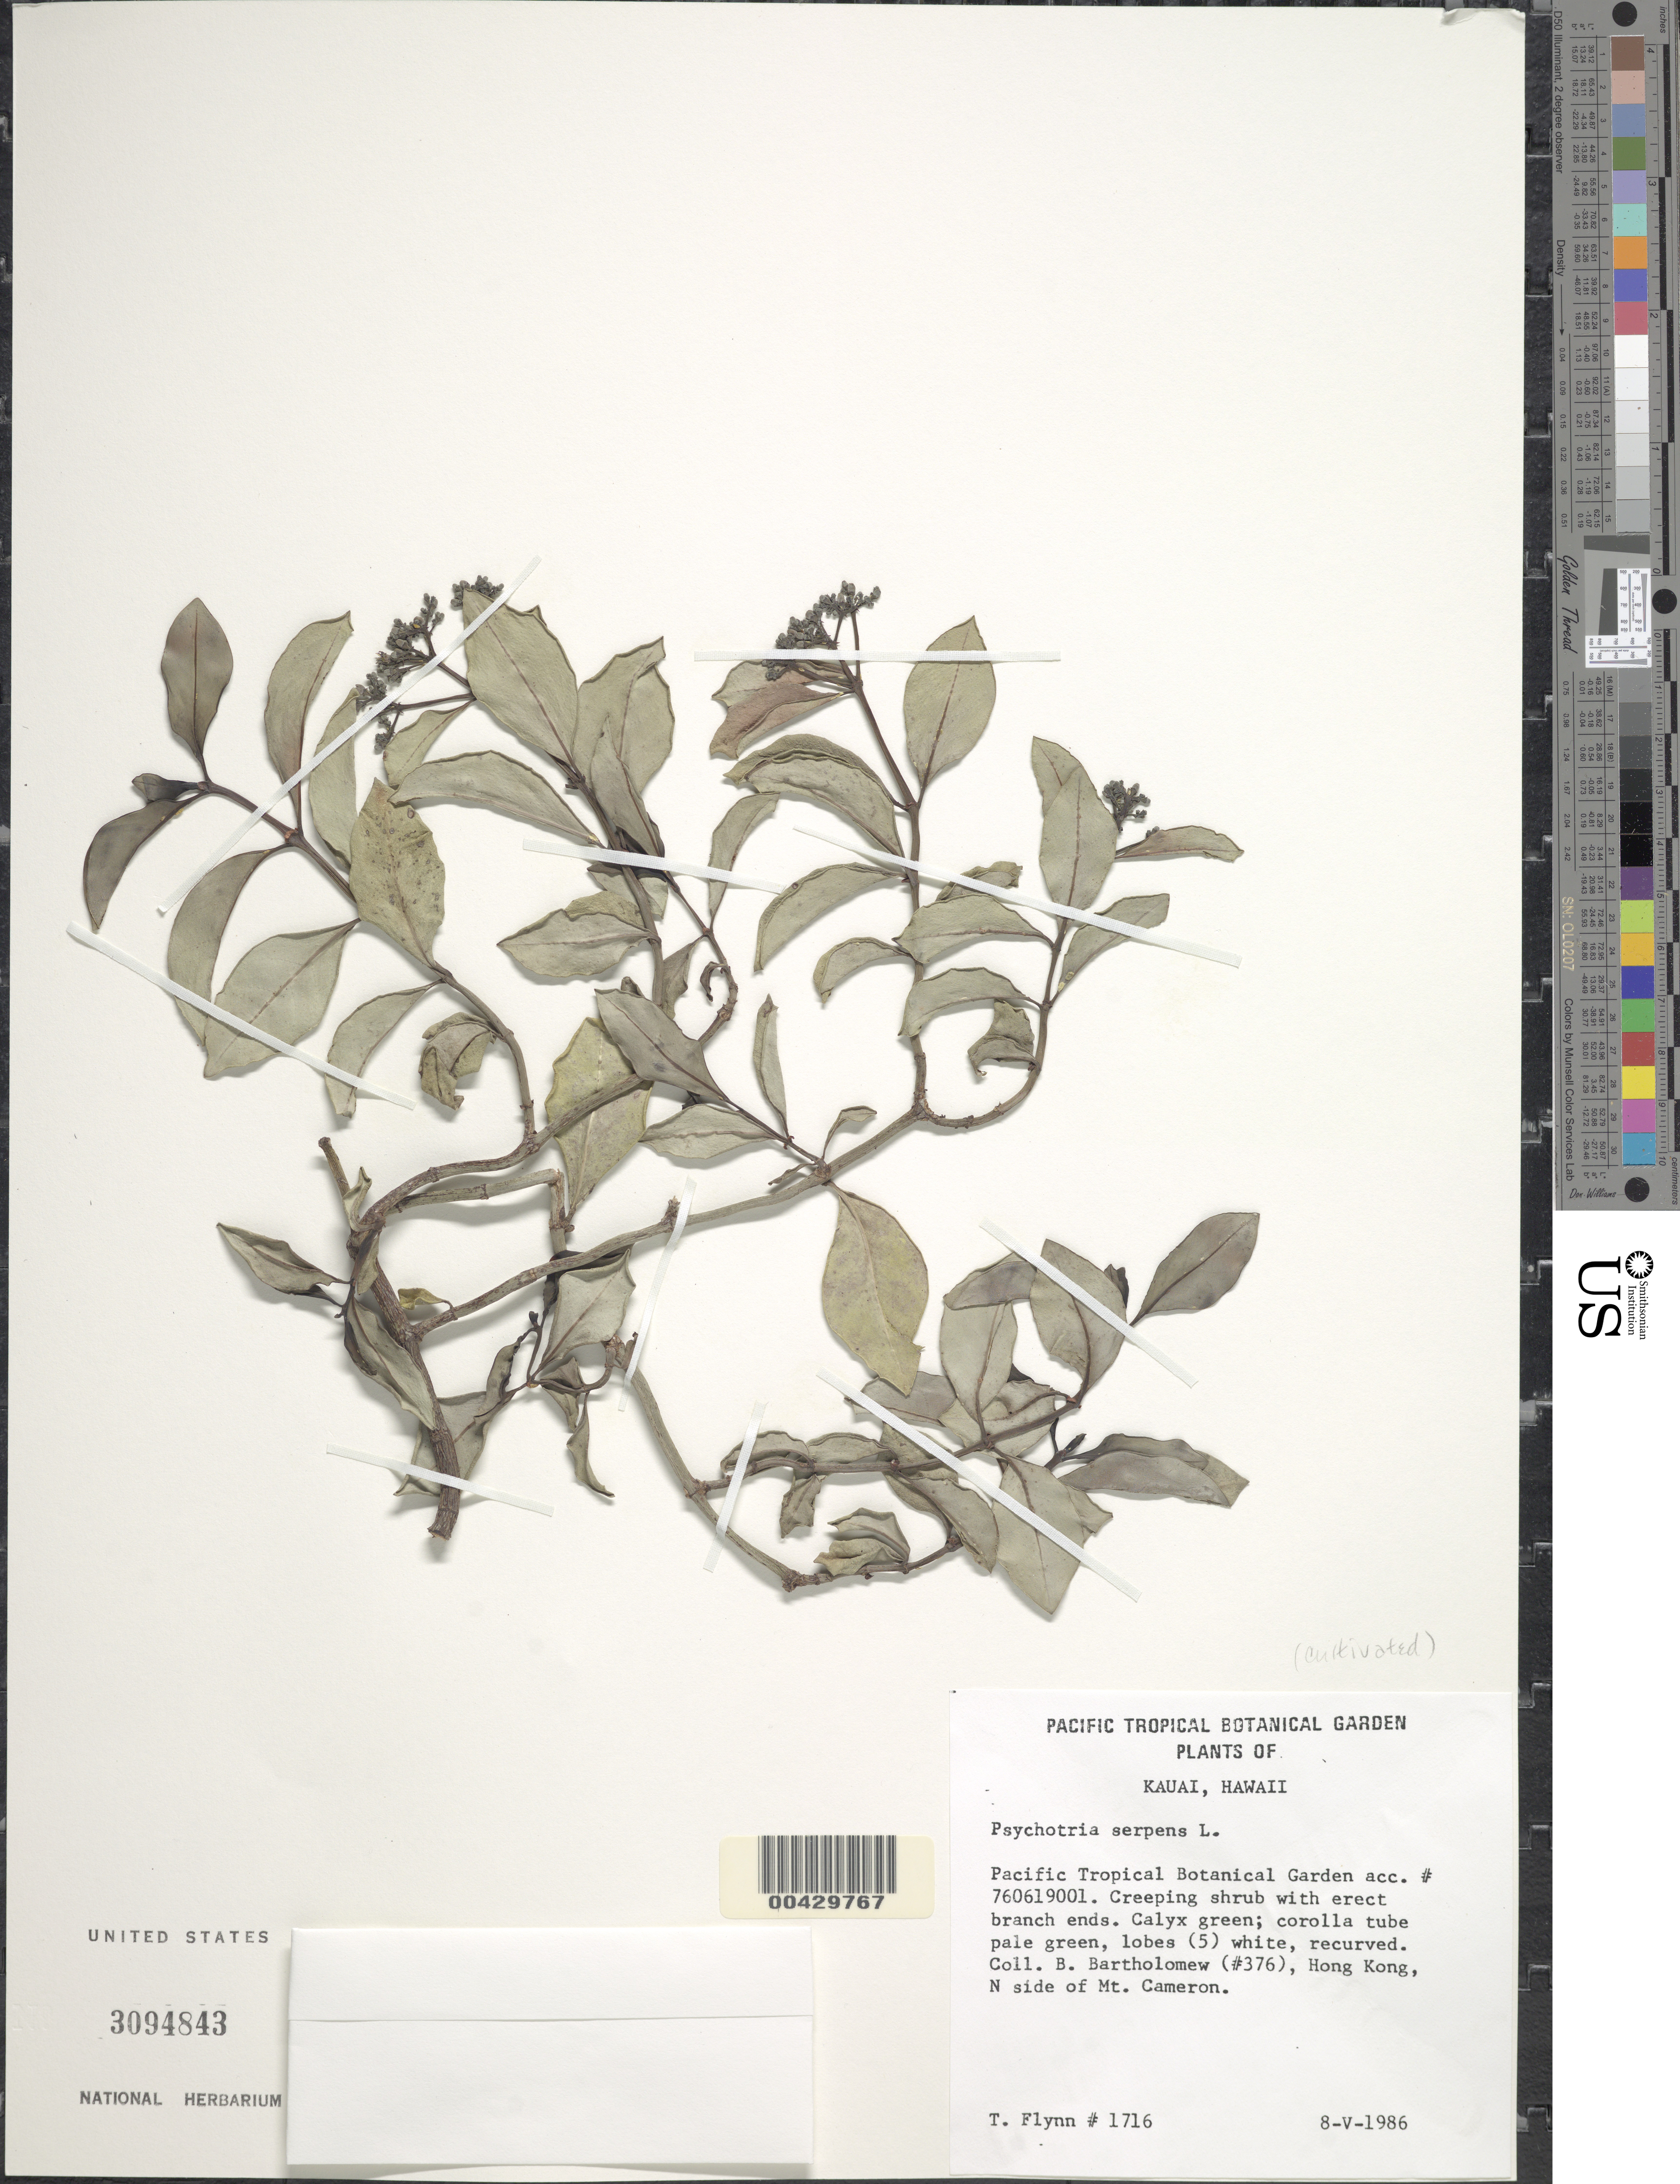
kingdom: Plantae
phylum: Tracheophyta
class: Magnoliopsida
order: Gentianales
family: Rubiaceae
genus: Psychotria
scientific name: Psychotria serpens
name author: L.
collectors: T. W. Flynn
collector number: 1716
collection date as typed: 8 May 1986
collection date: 1986-05-08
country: United States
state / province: Hawaii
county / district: Kauai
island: Kaua'i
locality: N side of Mount Cameron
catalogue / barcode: US 3094843